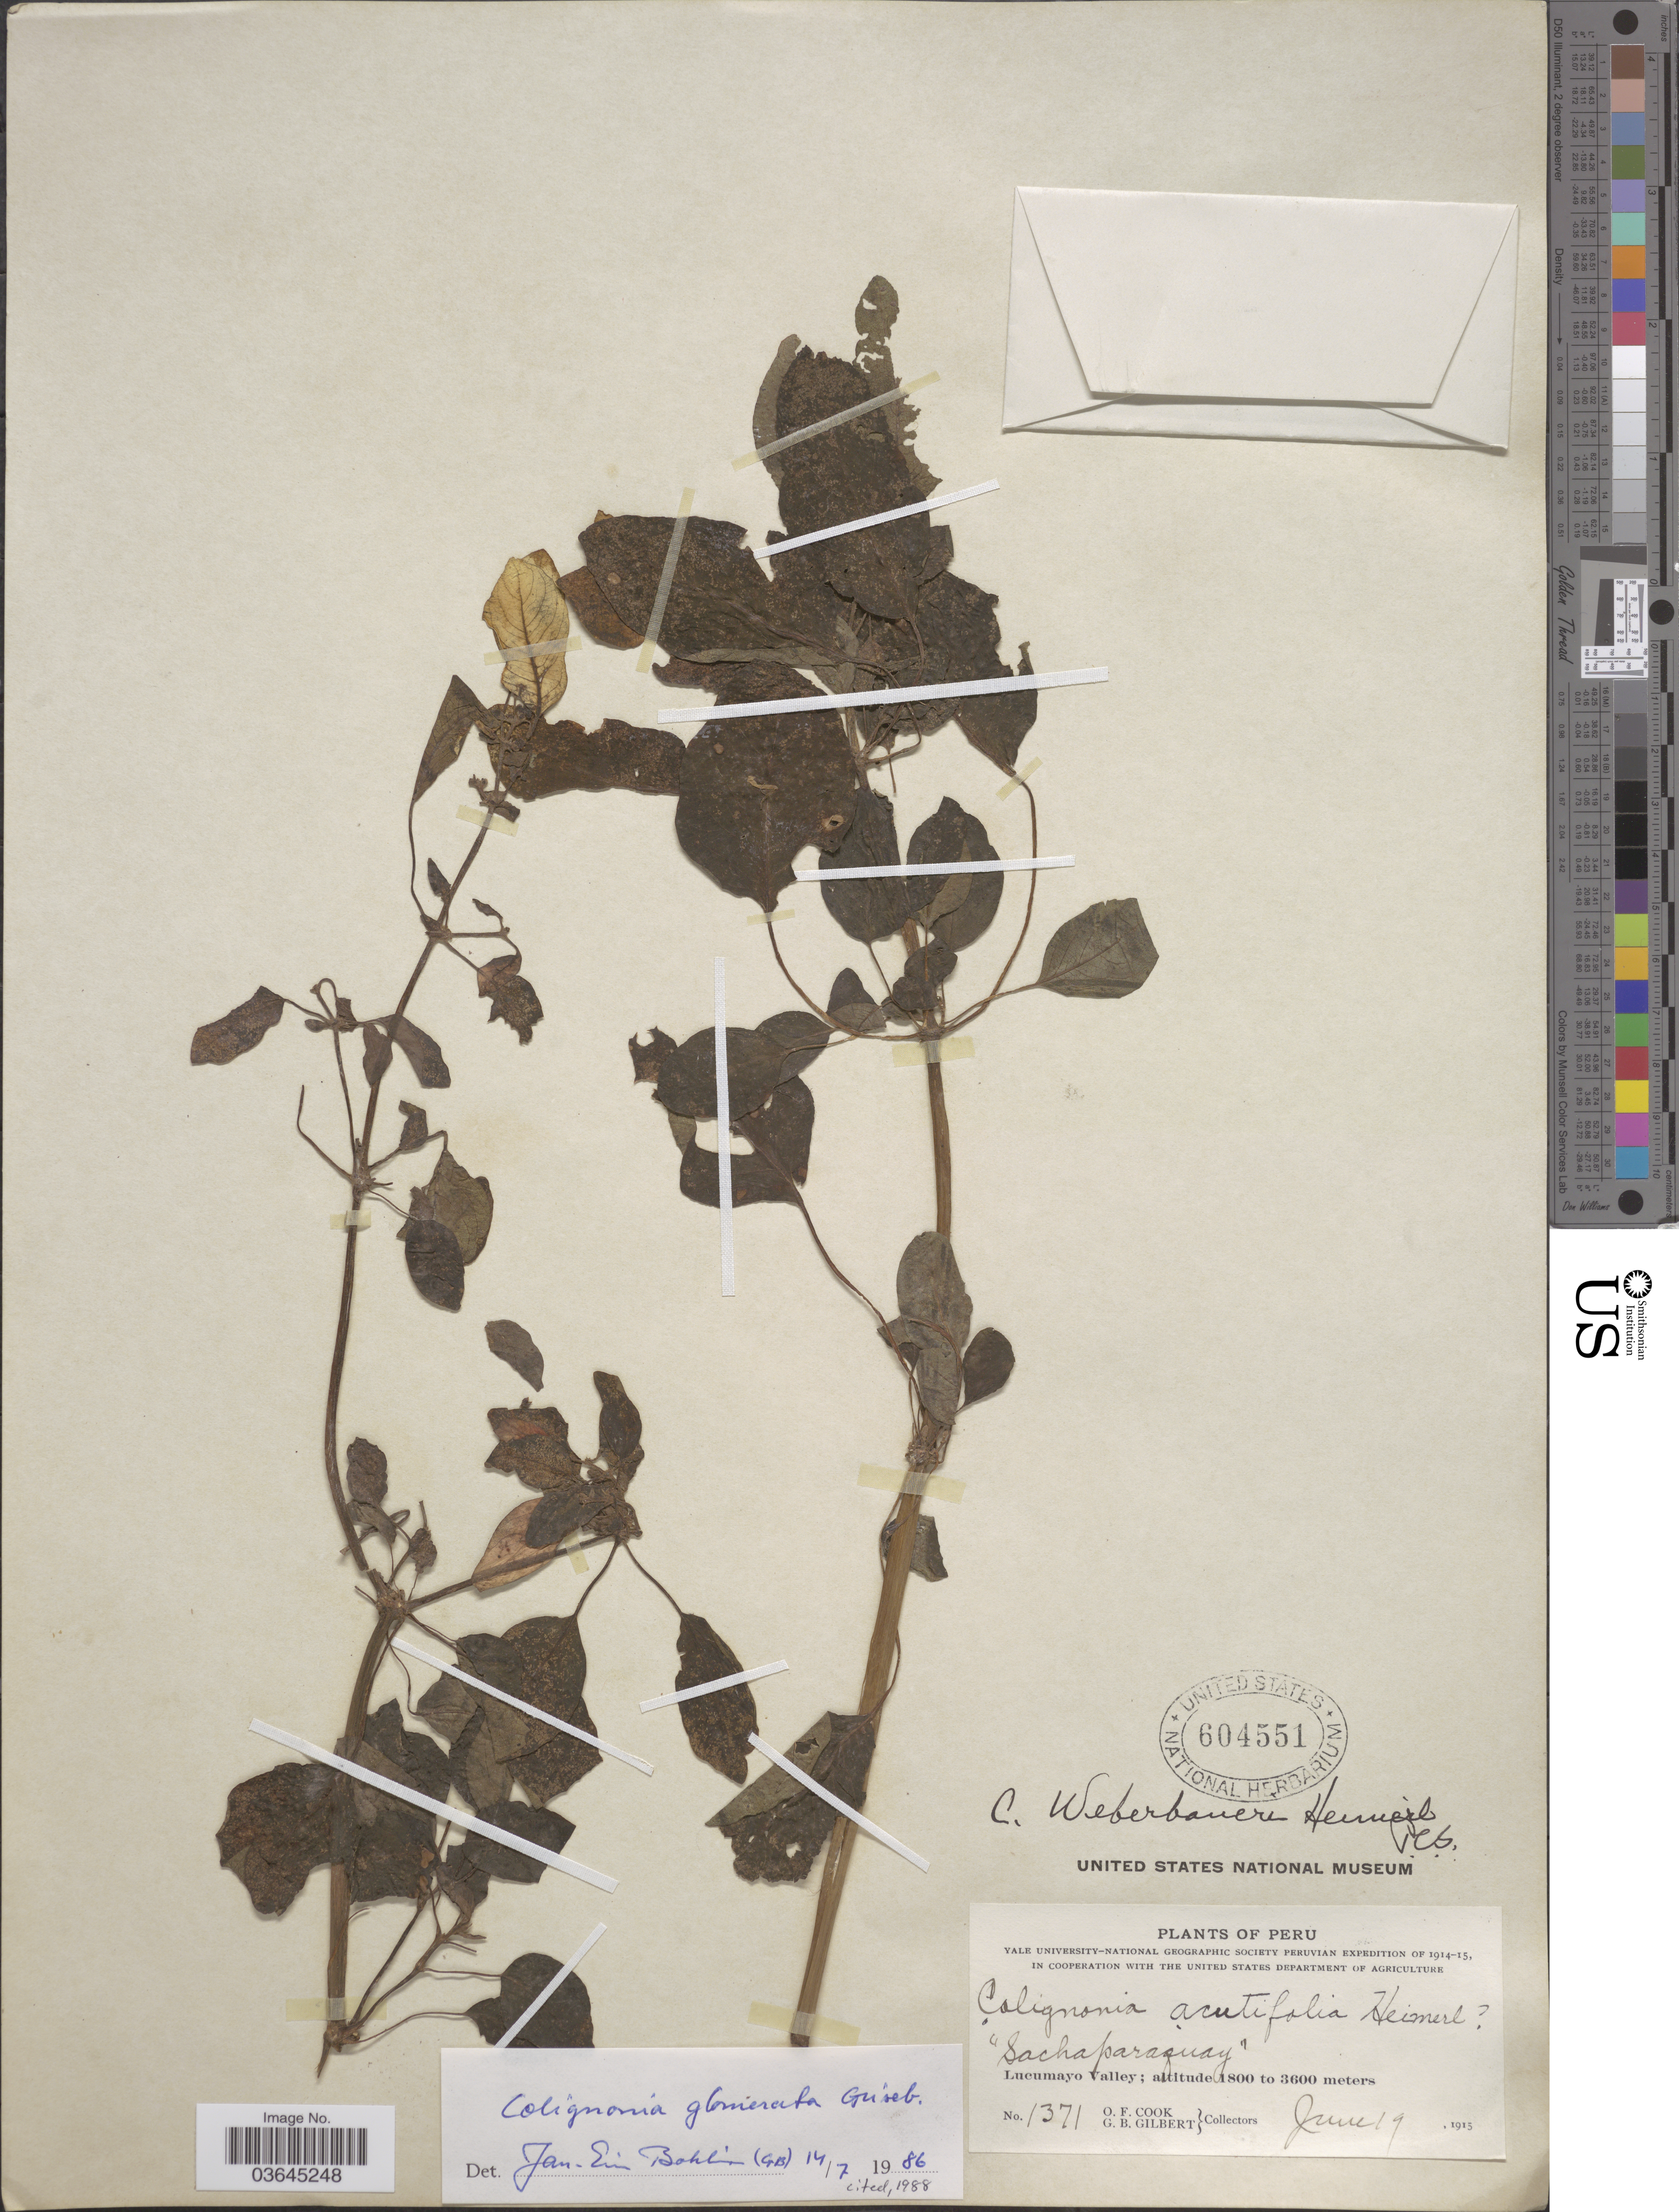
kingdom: Plantae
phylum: Tracheophyta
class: Magnoliopsida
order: Caryophyllales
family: Nyctaginaceae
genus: Colignonia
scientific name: Colignonia glomerata var. glomerata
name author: Griseb.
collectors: O. F. Cook & G. B. Gilbert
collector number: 1371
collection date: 1915-06-19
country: Peru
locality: Lucumayo Valley.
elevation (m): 1800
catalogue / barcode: US 604551